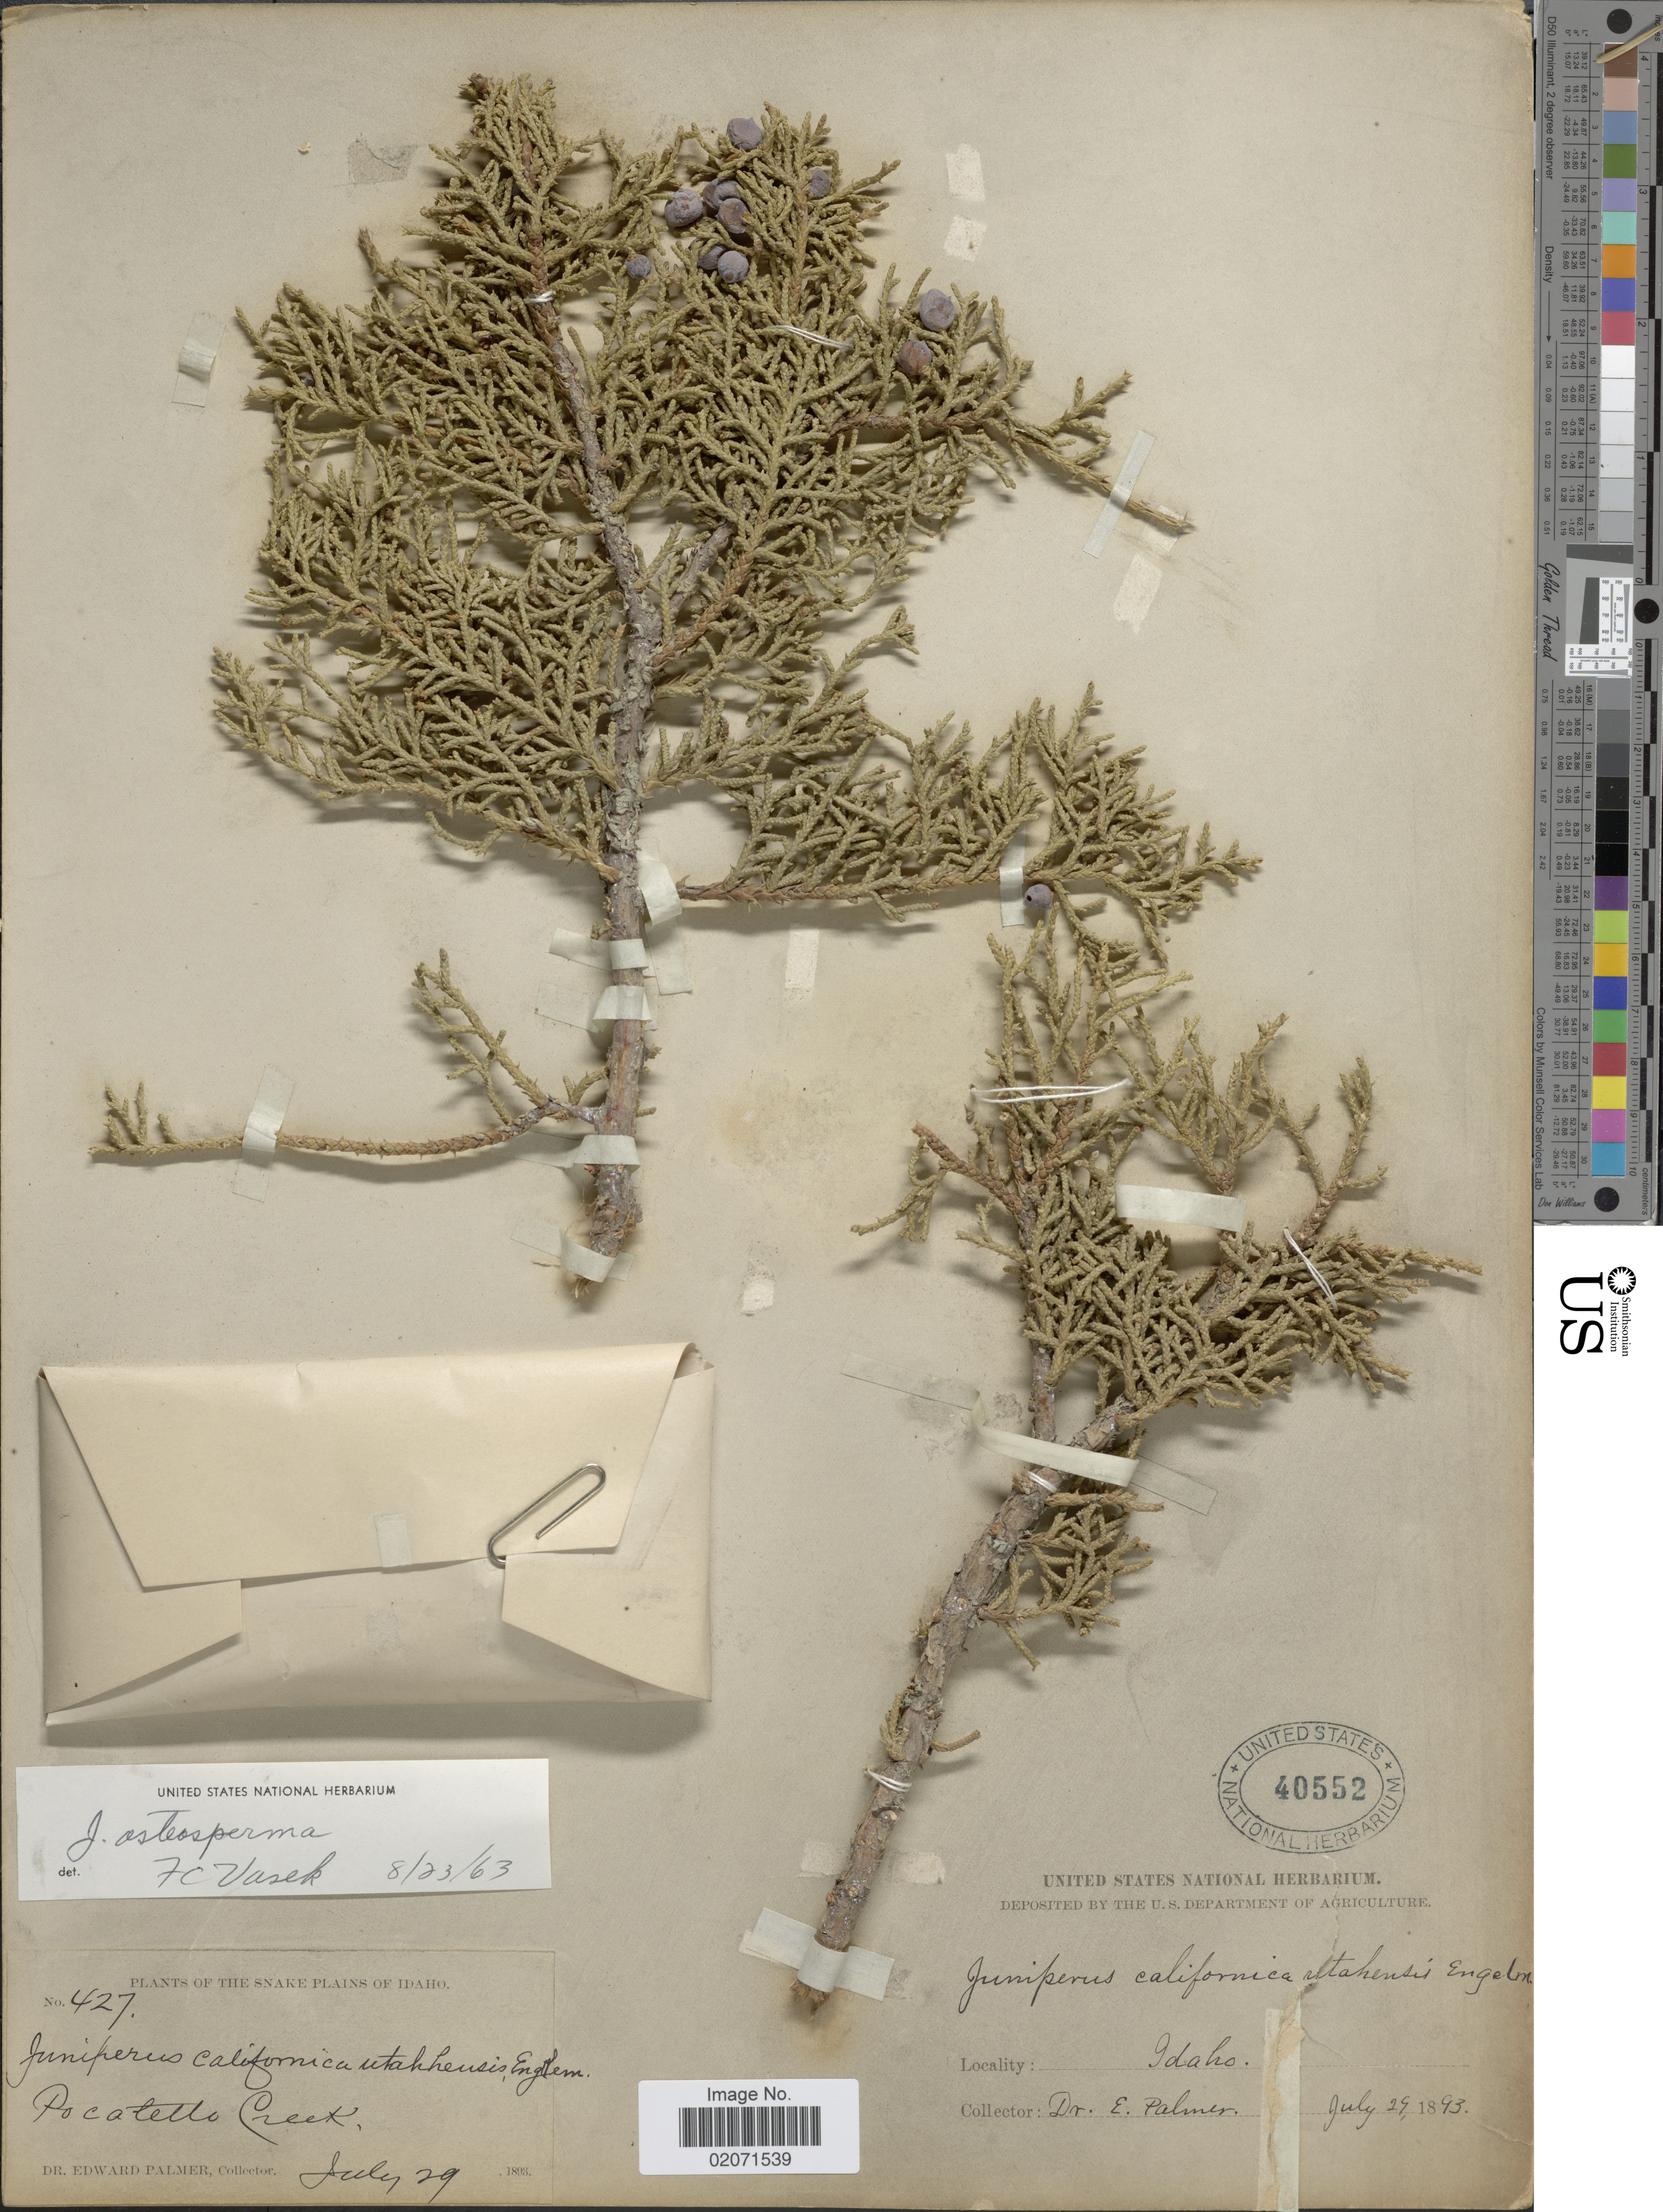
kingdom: Plantae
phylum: Tracheophyta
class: Pinopsida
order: Pinales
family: Cupressaceae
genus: Juniperus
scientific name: Juniperus osteosperma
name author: (Torr.) Little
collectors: E. Palmer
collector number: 427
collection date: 1893-07-29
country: United States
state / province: Idaho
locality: Pocatello Creek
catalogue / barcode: US 40552